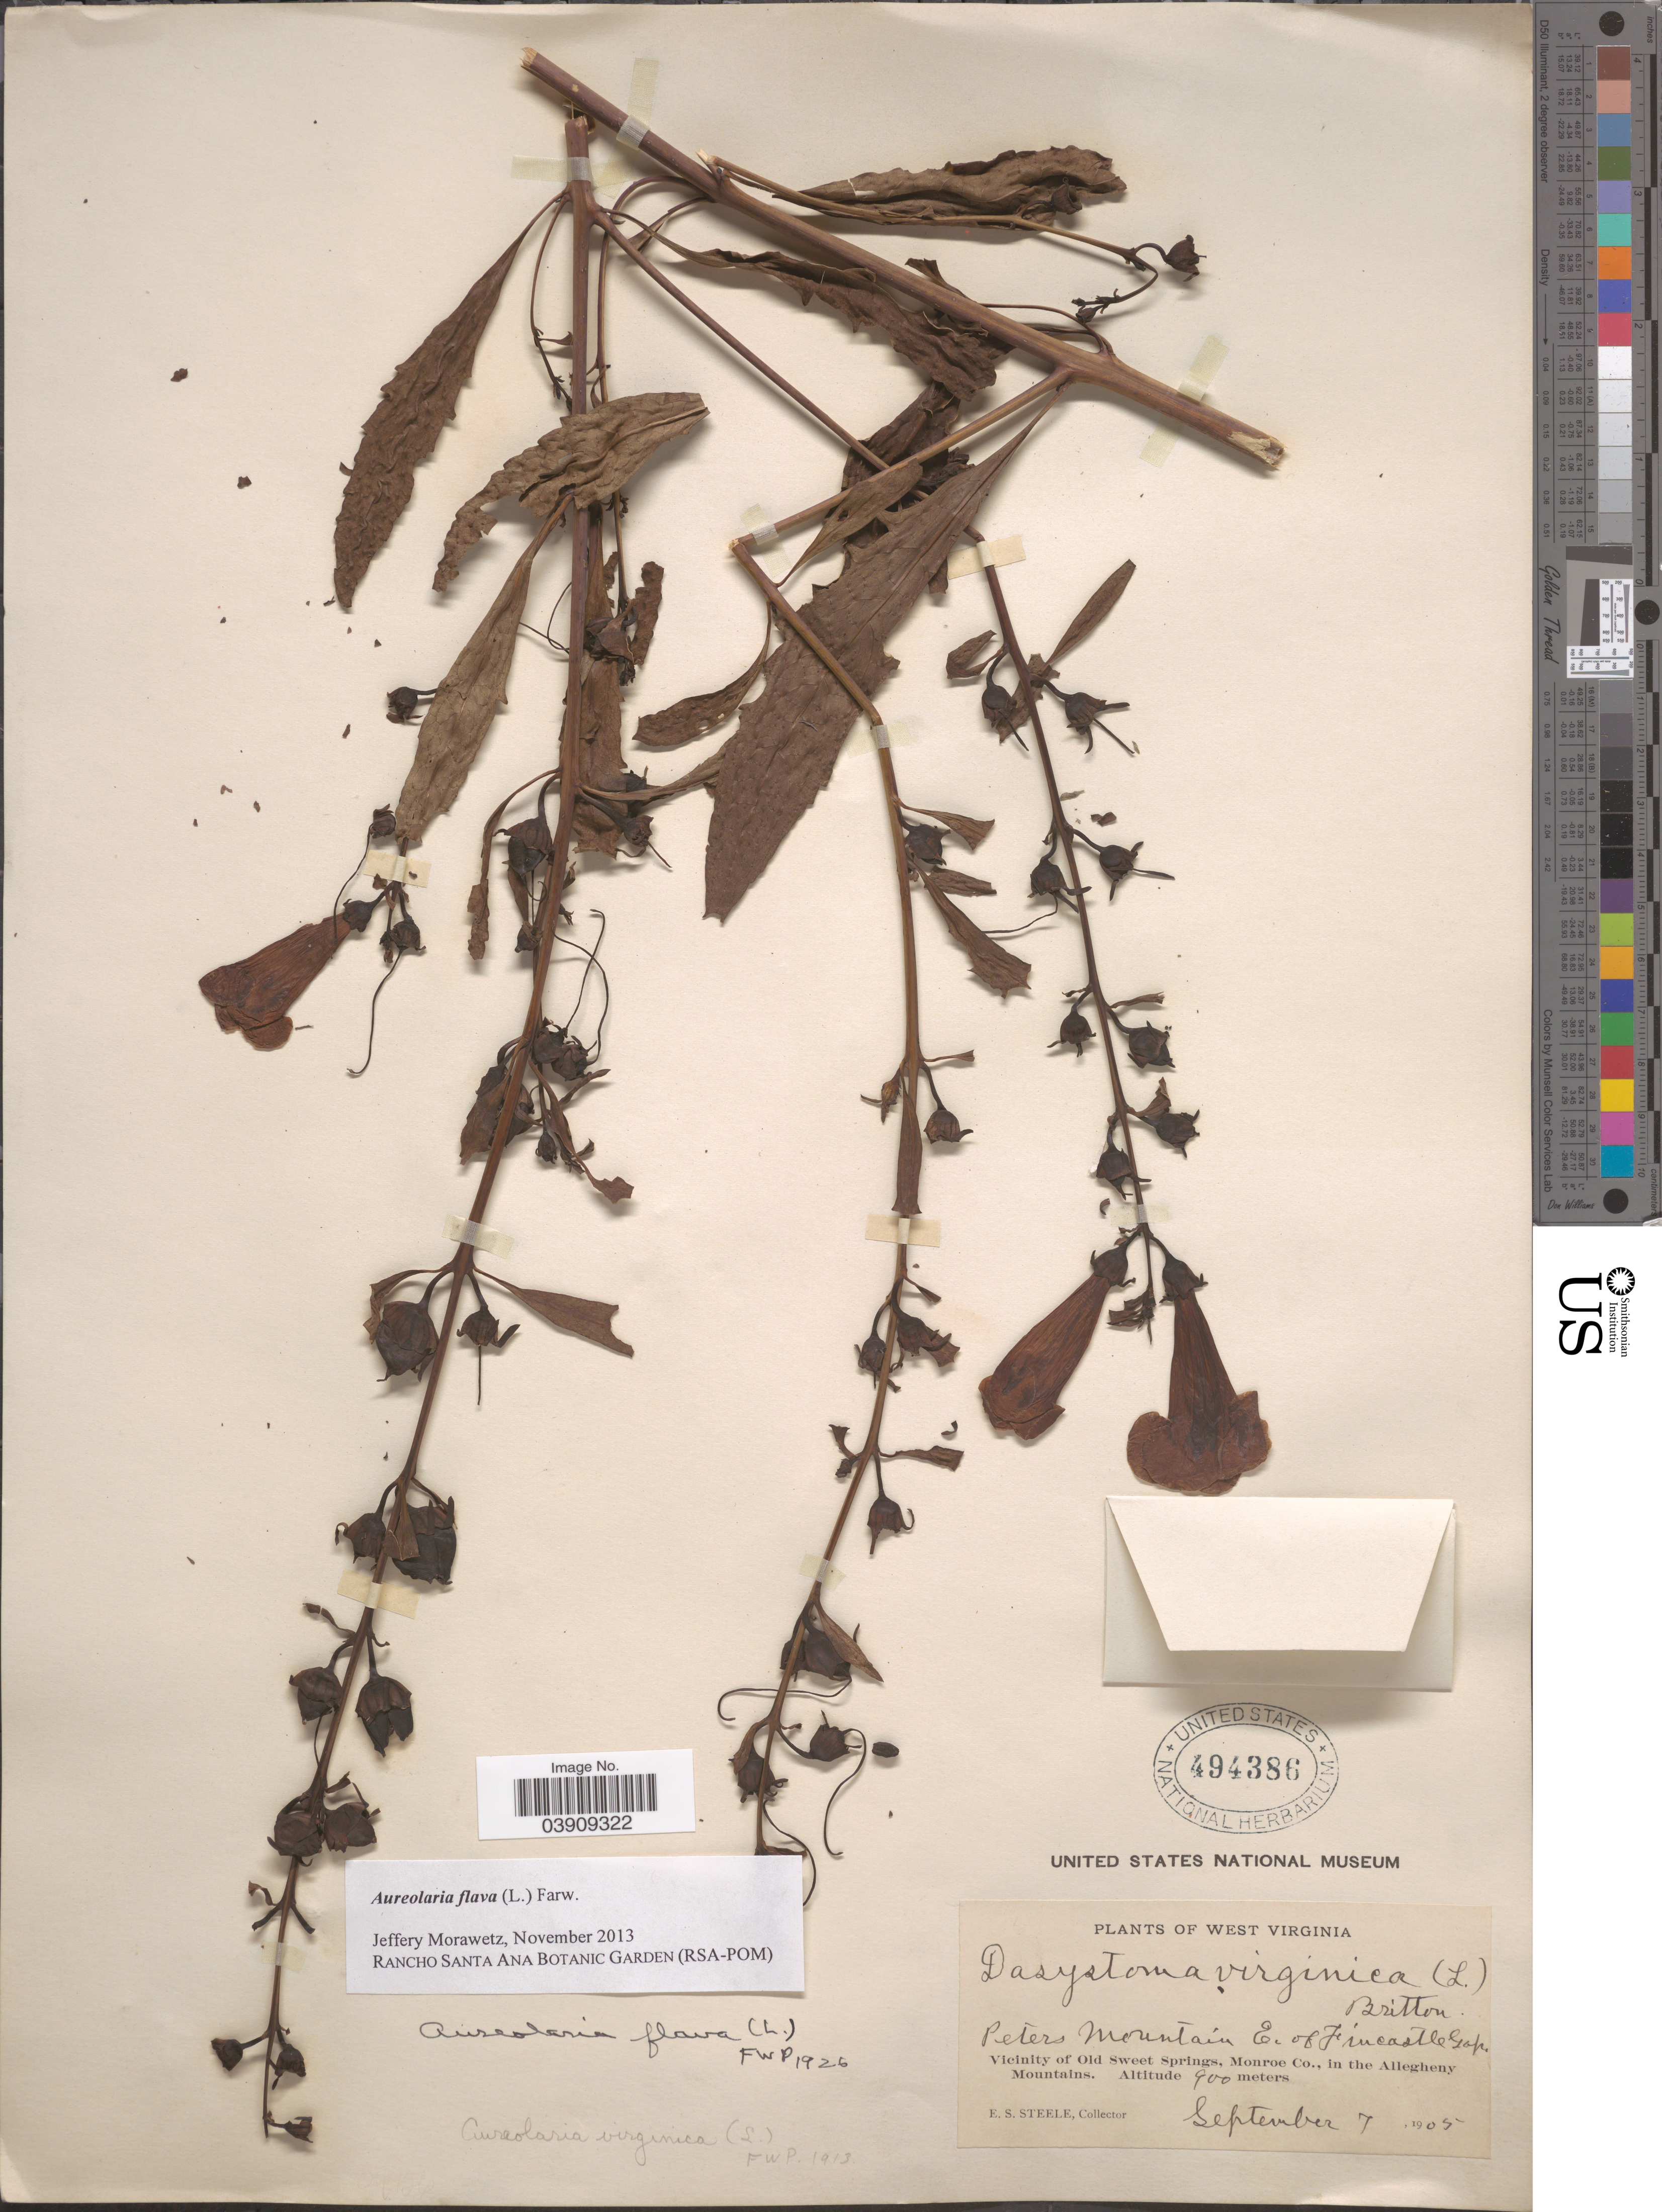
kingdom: Plantae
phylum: Tracheophyta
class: Magnoliopsida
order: Lamiales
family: Orobanchaceae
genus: Aureolaria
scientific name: Aureolaria flava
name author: (L.) Farw.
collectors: E. Steele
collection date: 1905-09-07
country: United States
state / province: West Virginia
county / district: Monroe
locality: Peters Mountain E. of Fincastle Gap. Vicinity of Old Sweet Springs, Monroe Co., in the Allegheny Mountains.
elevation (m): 900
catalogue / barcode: US 494386